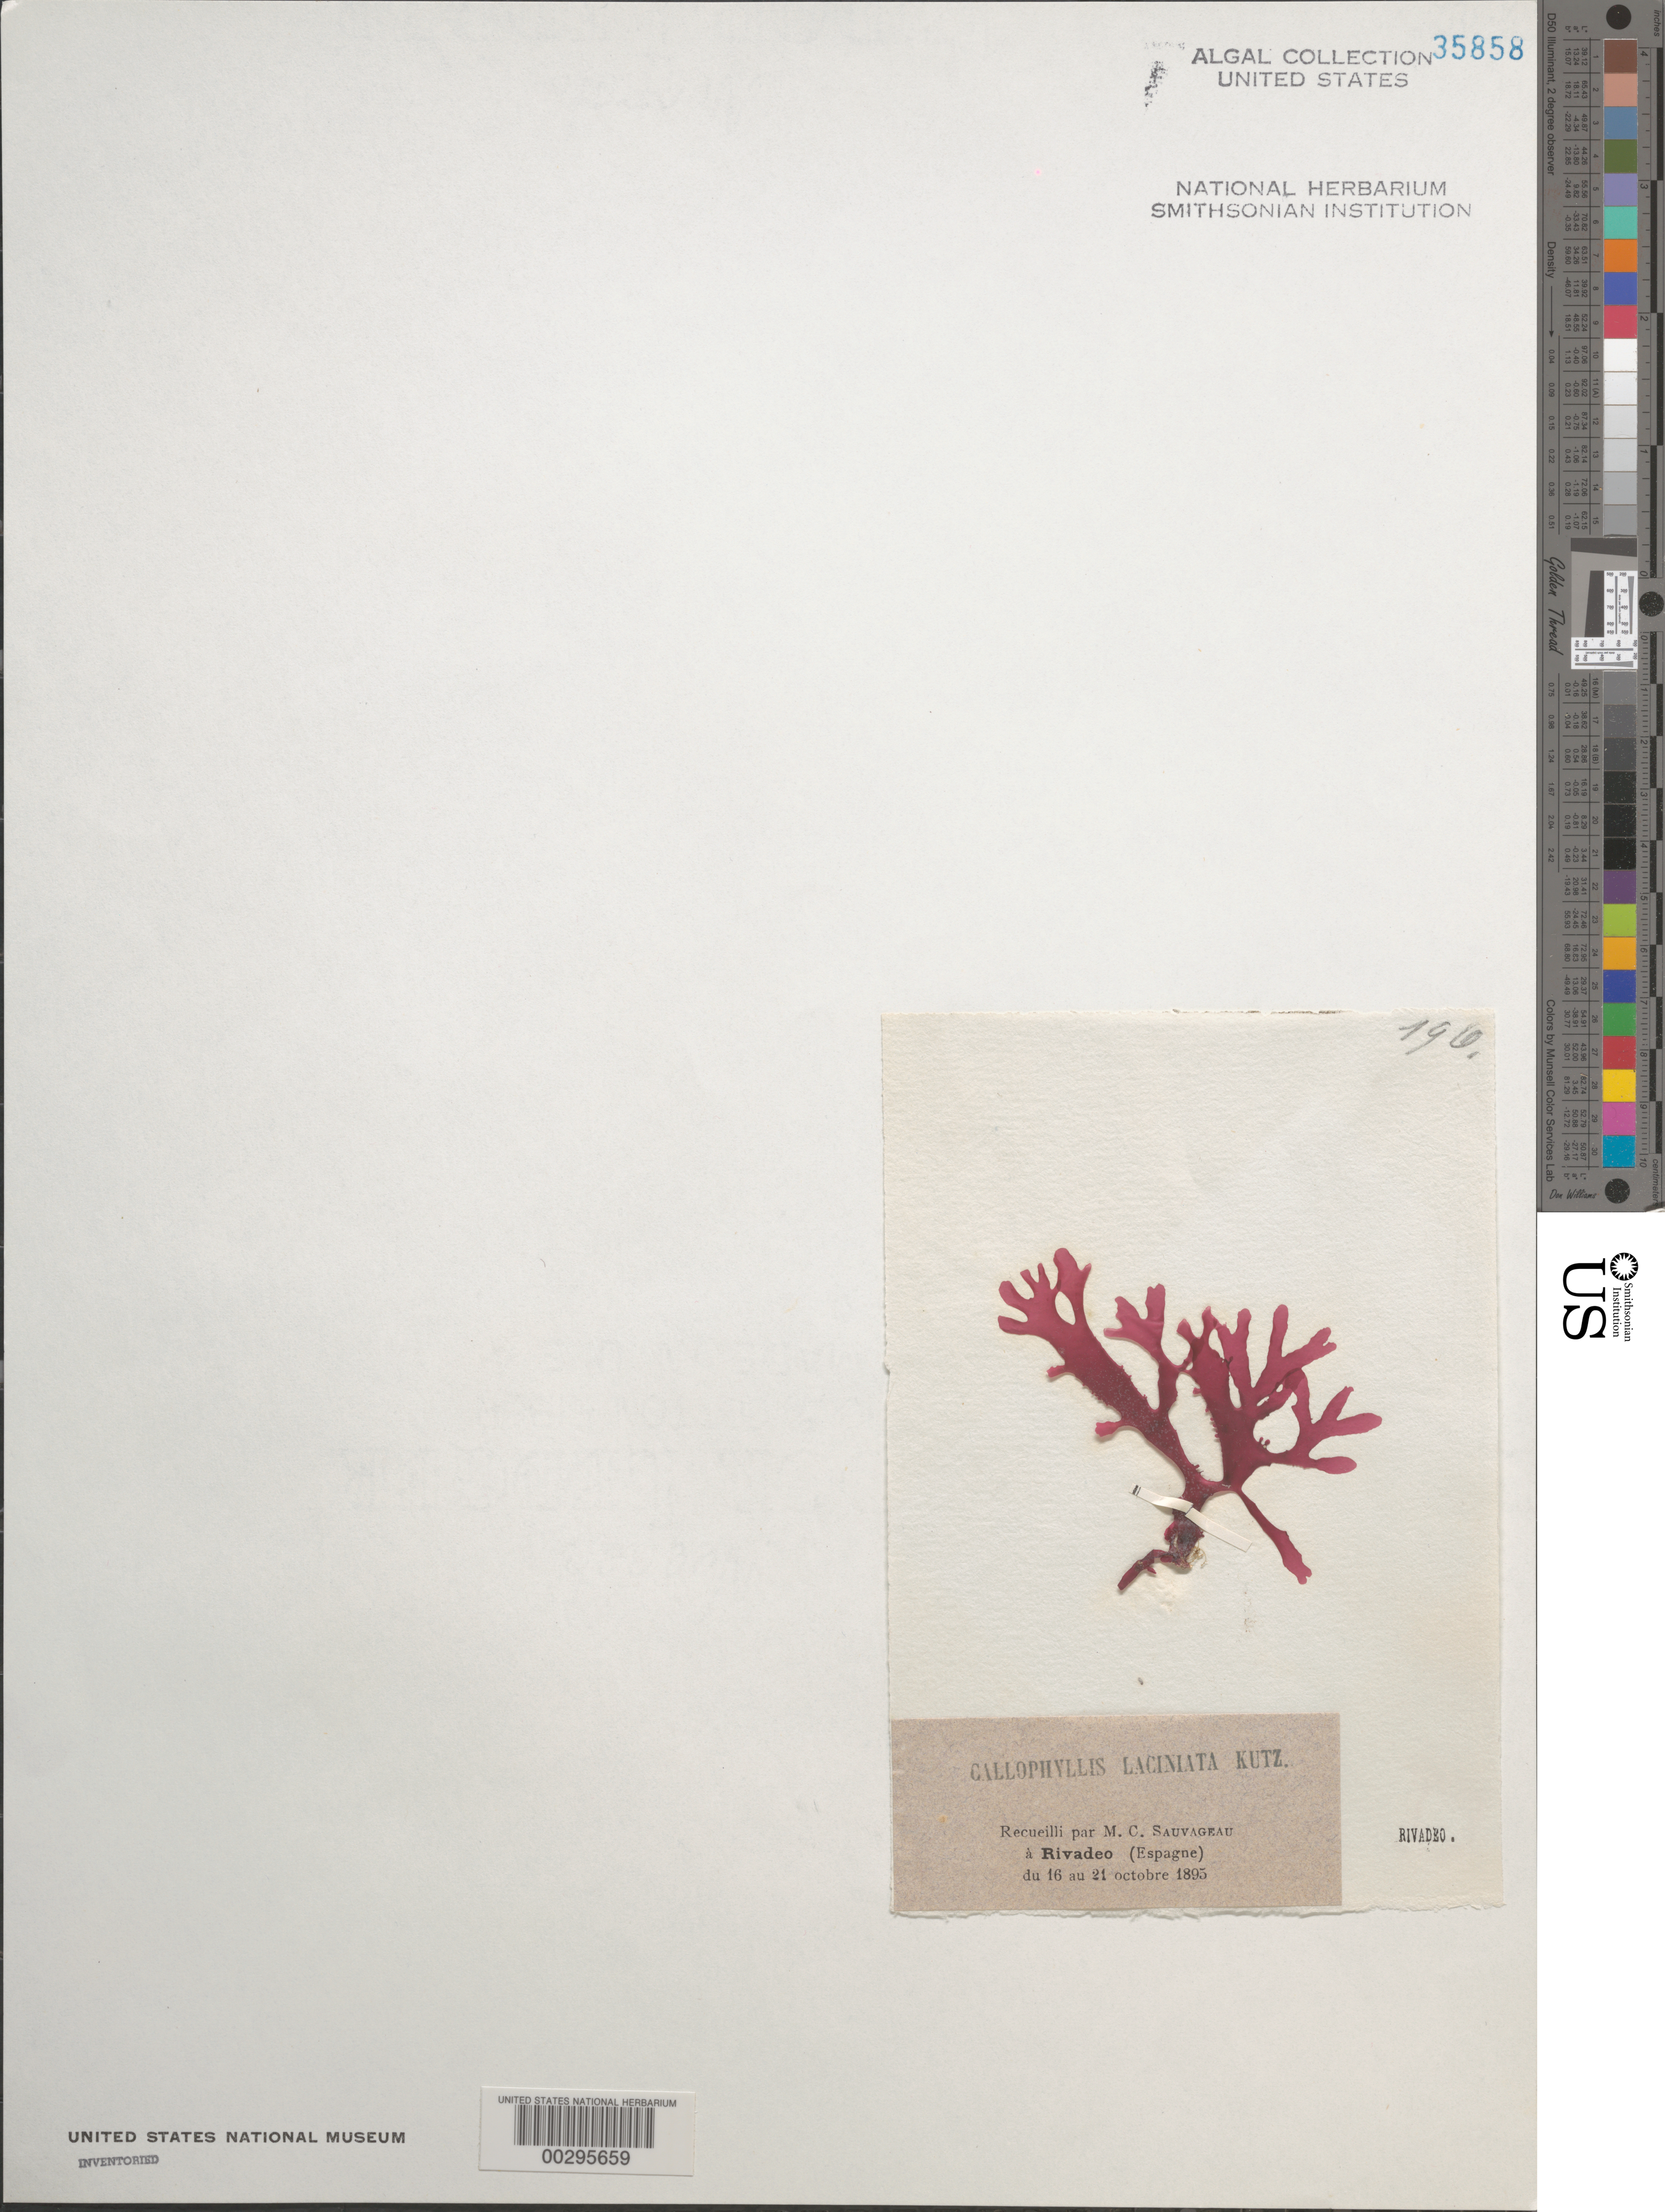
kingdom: Plantae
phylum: Rhodophyta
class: Florideophyceae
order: Gigartinales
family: Kallymeniaceae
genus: Metacallophyllis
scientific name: Metacallophyllis laciniata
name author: (Hudson) Vergés & L. Le Gall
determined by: Algae name updating Project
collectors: C. F. Sauvageau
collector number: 196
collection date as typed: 16 Oct 1895 TO 21 Oct 1895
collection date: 1895-10-16/1895-10-21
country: Spain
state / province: Galicia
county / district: Lugo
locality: Ribadeo (rivadeo)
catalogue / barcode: US 35858